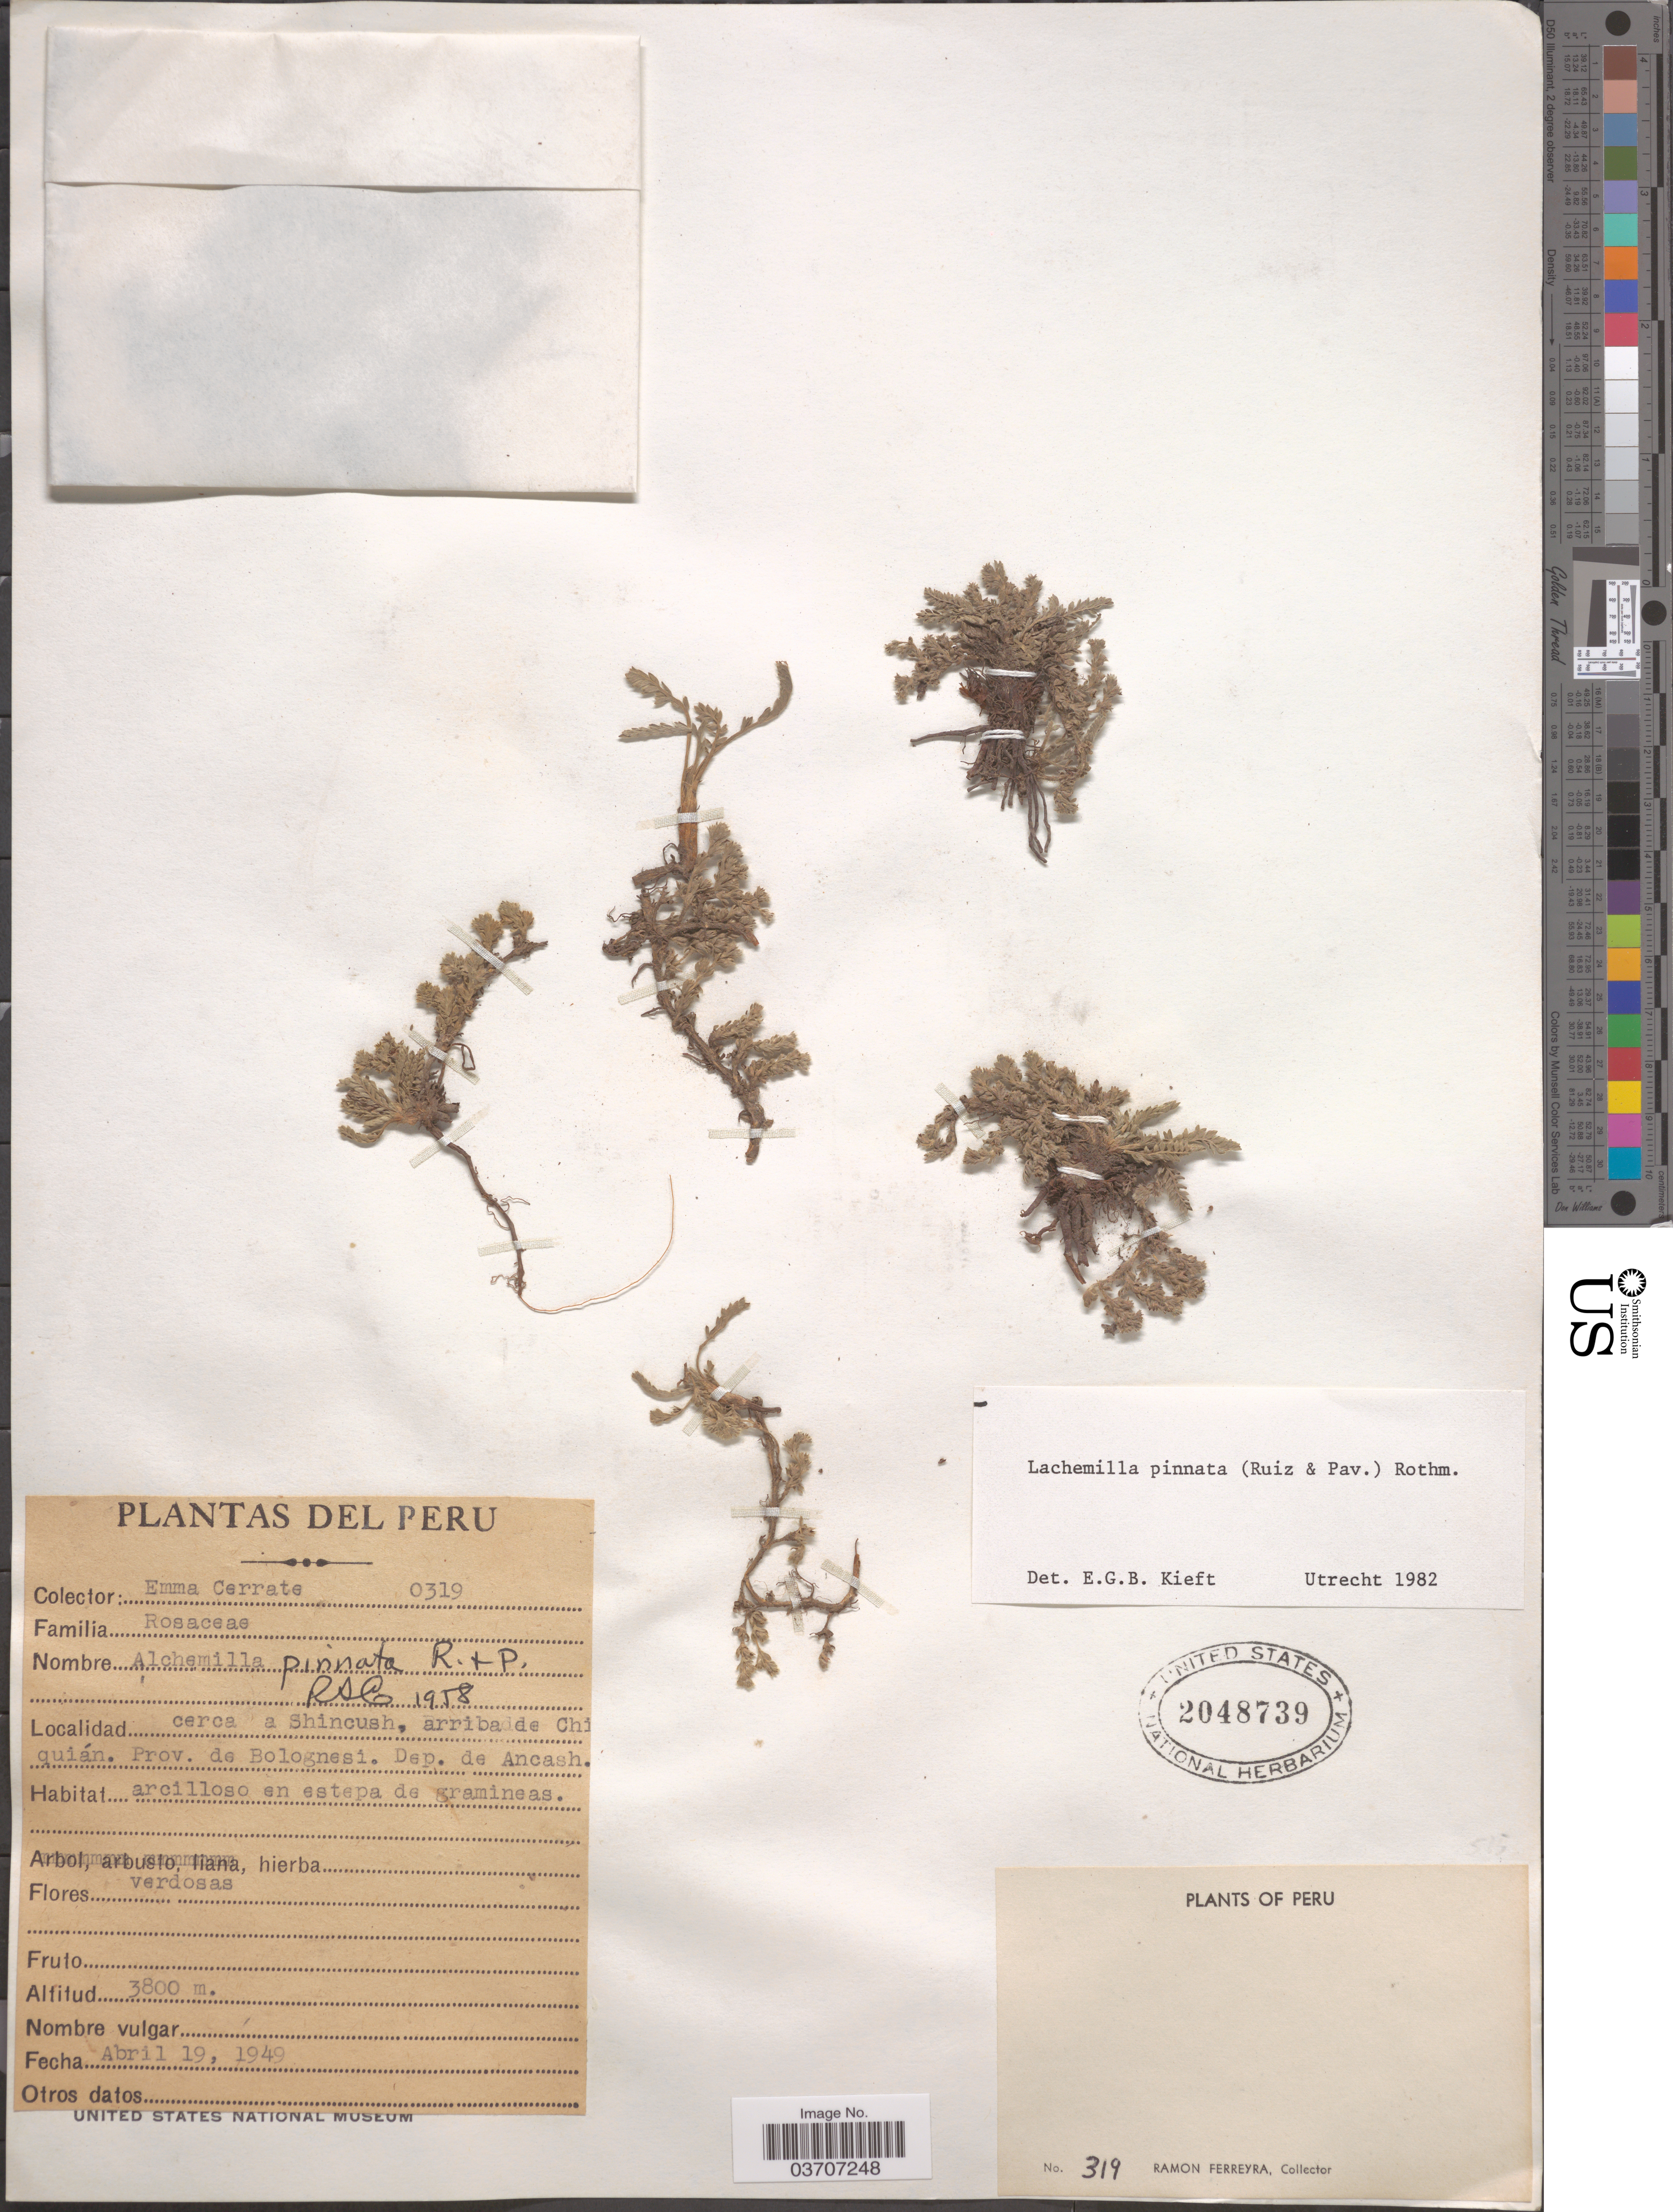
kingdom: Plantae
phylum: Tracheophyta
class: Magnoliopsida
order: Rosales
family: Rosaceae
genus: Lachemilla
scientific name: Lachemilla pinnata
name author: (Ruiz & Pav.) Rothm.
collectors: R. A. Ferreyra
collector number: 319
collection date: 1949-04-19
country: Peru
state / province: Ancash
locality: Cerca a Shincush, arriba de Chiquián. Prov. de Bolognesi. Dep. de Ancash.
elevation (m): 3800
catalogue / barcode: US 2048739